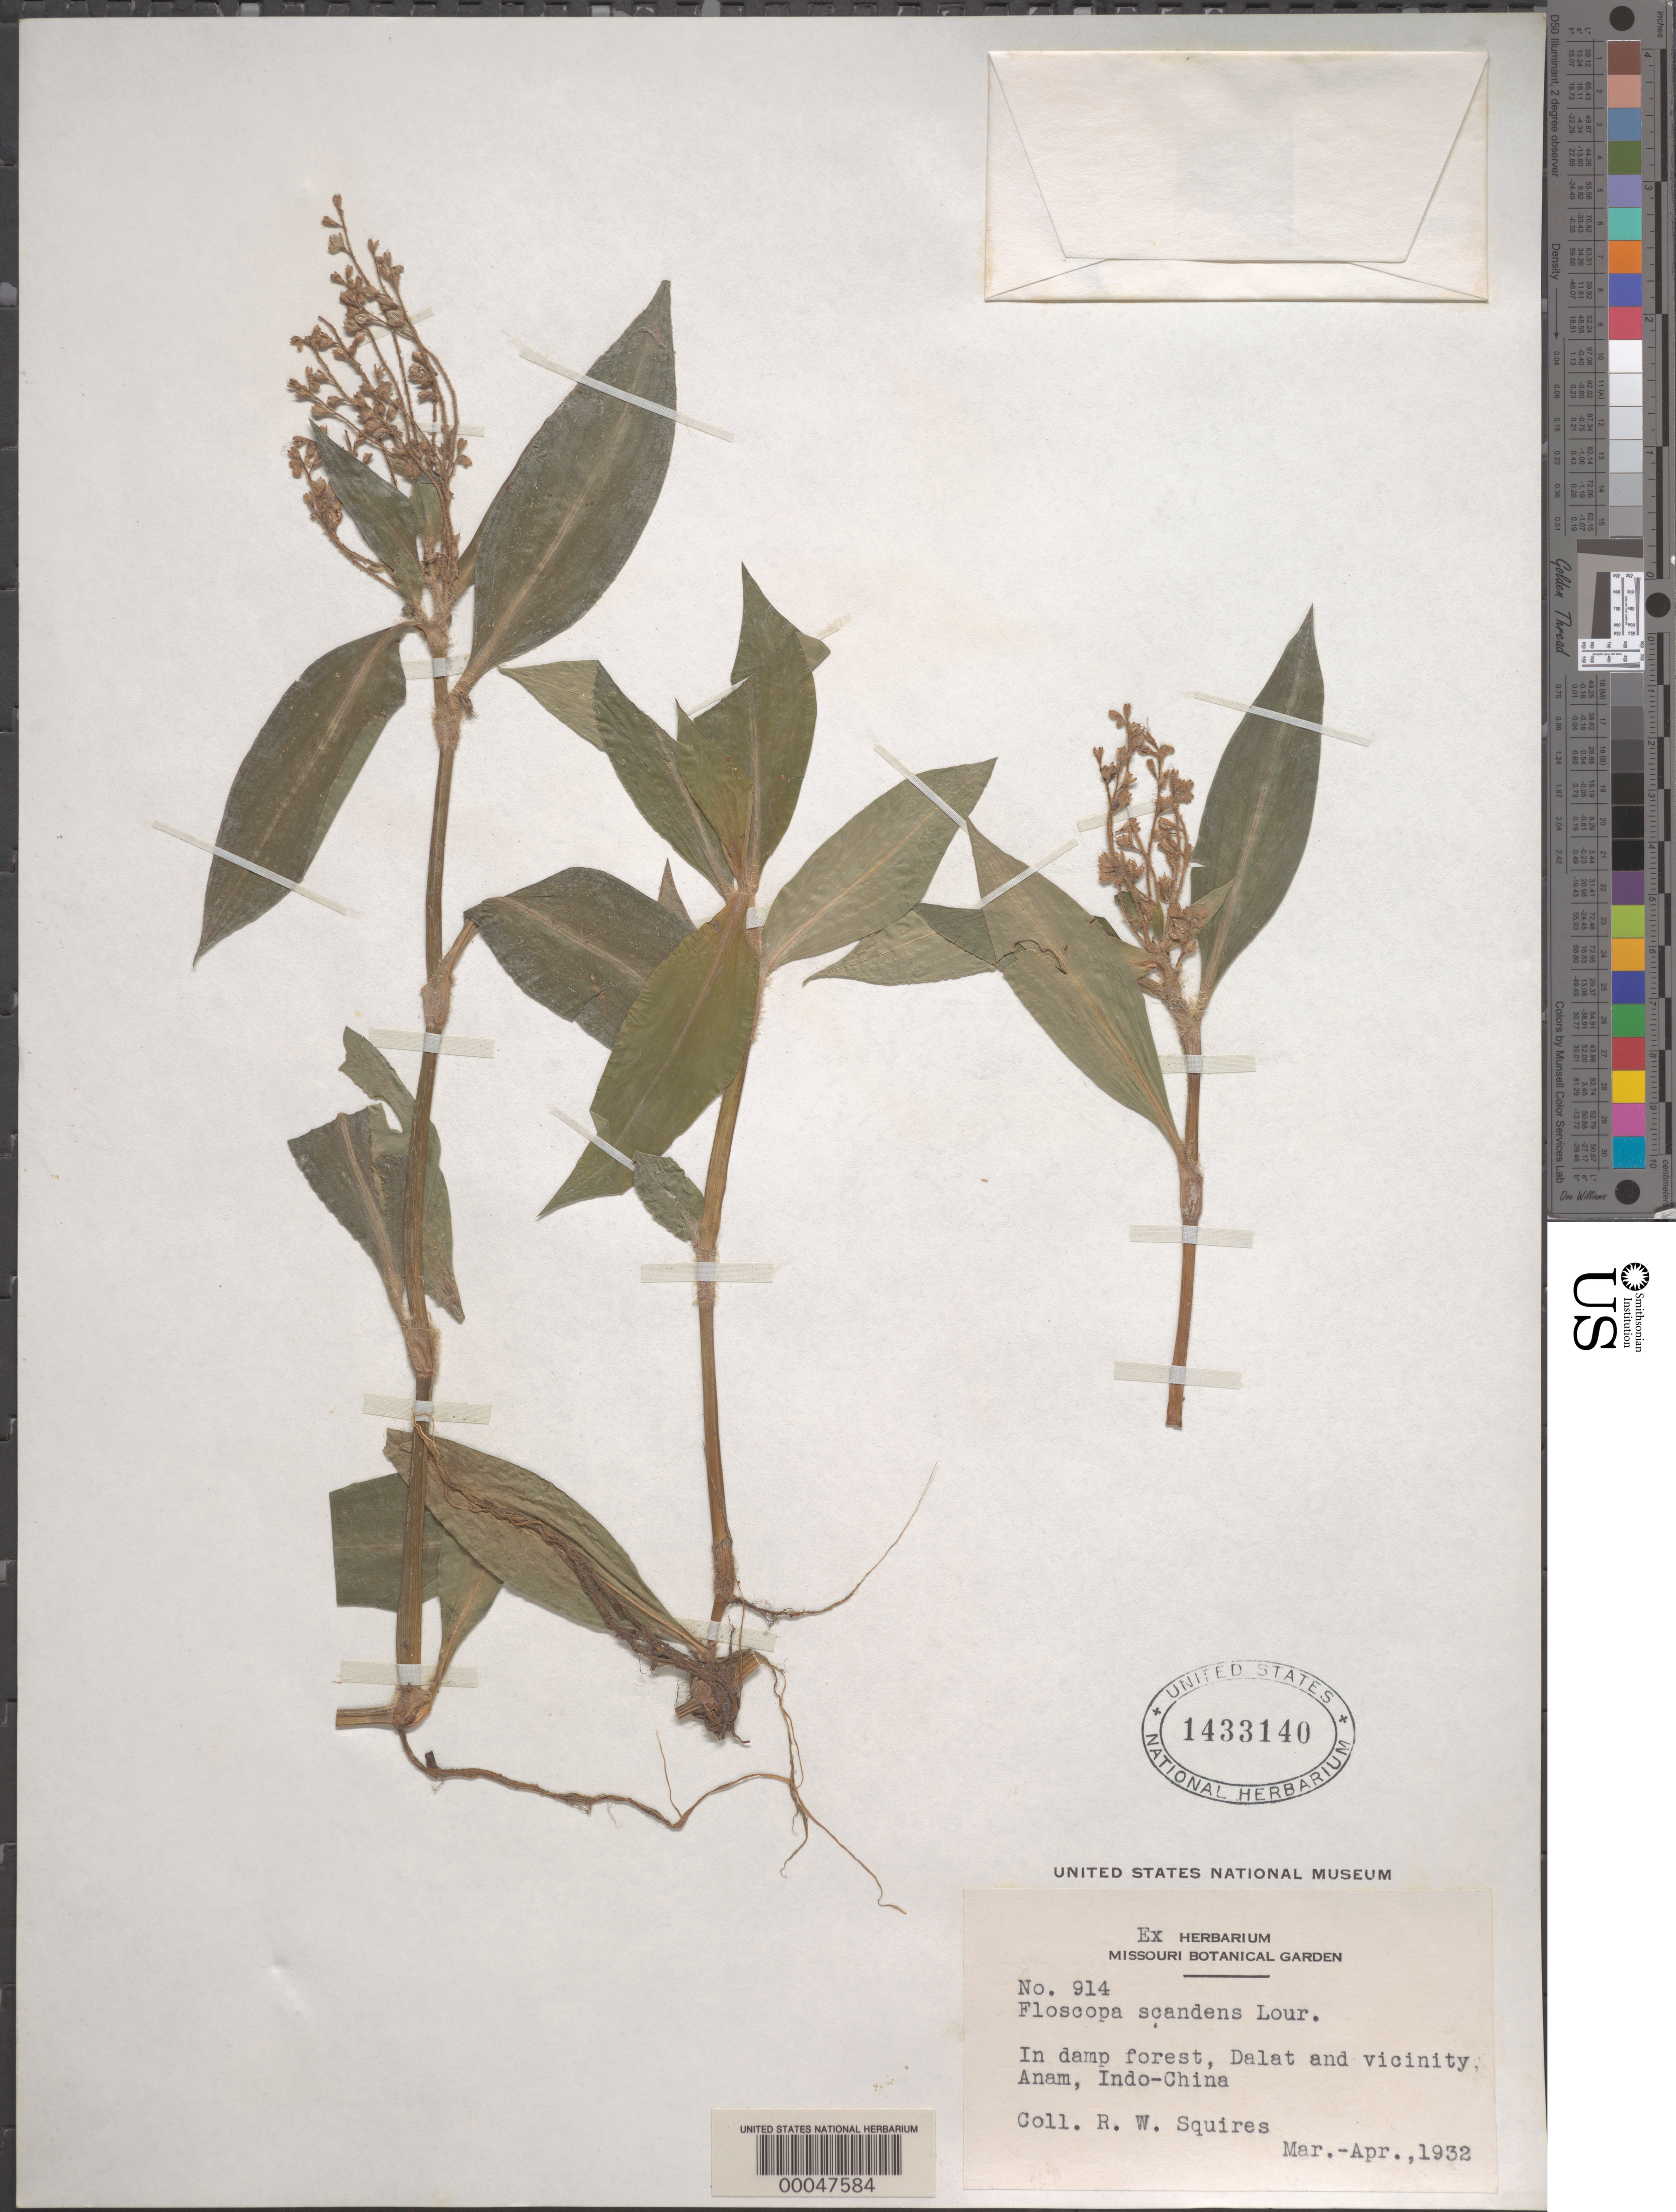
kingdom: Plantae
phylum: Tracheophyta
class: Liliopsida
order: Commelinales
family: Commelinaceae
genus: Floscopa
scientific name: Floscopa scandens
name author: Lour.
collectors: R. Squires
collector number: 914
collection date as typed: Mar 1932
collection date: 1932-03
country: Vietnam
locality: Da lat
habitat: Damp forest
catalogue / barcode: US 1433140